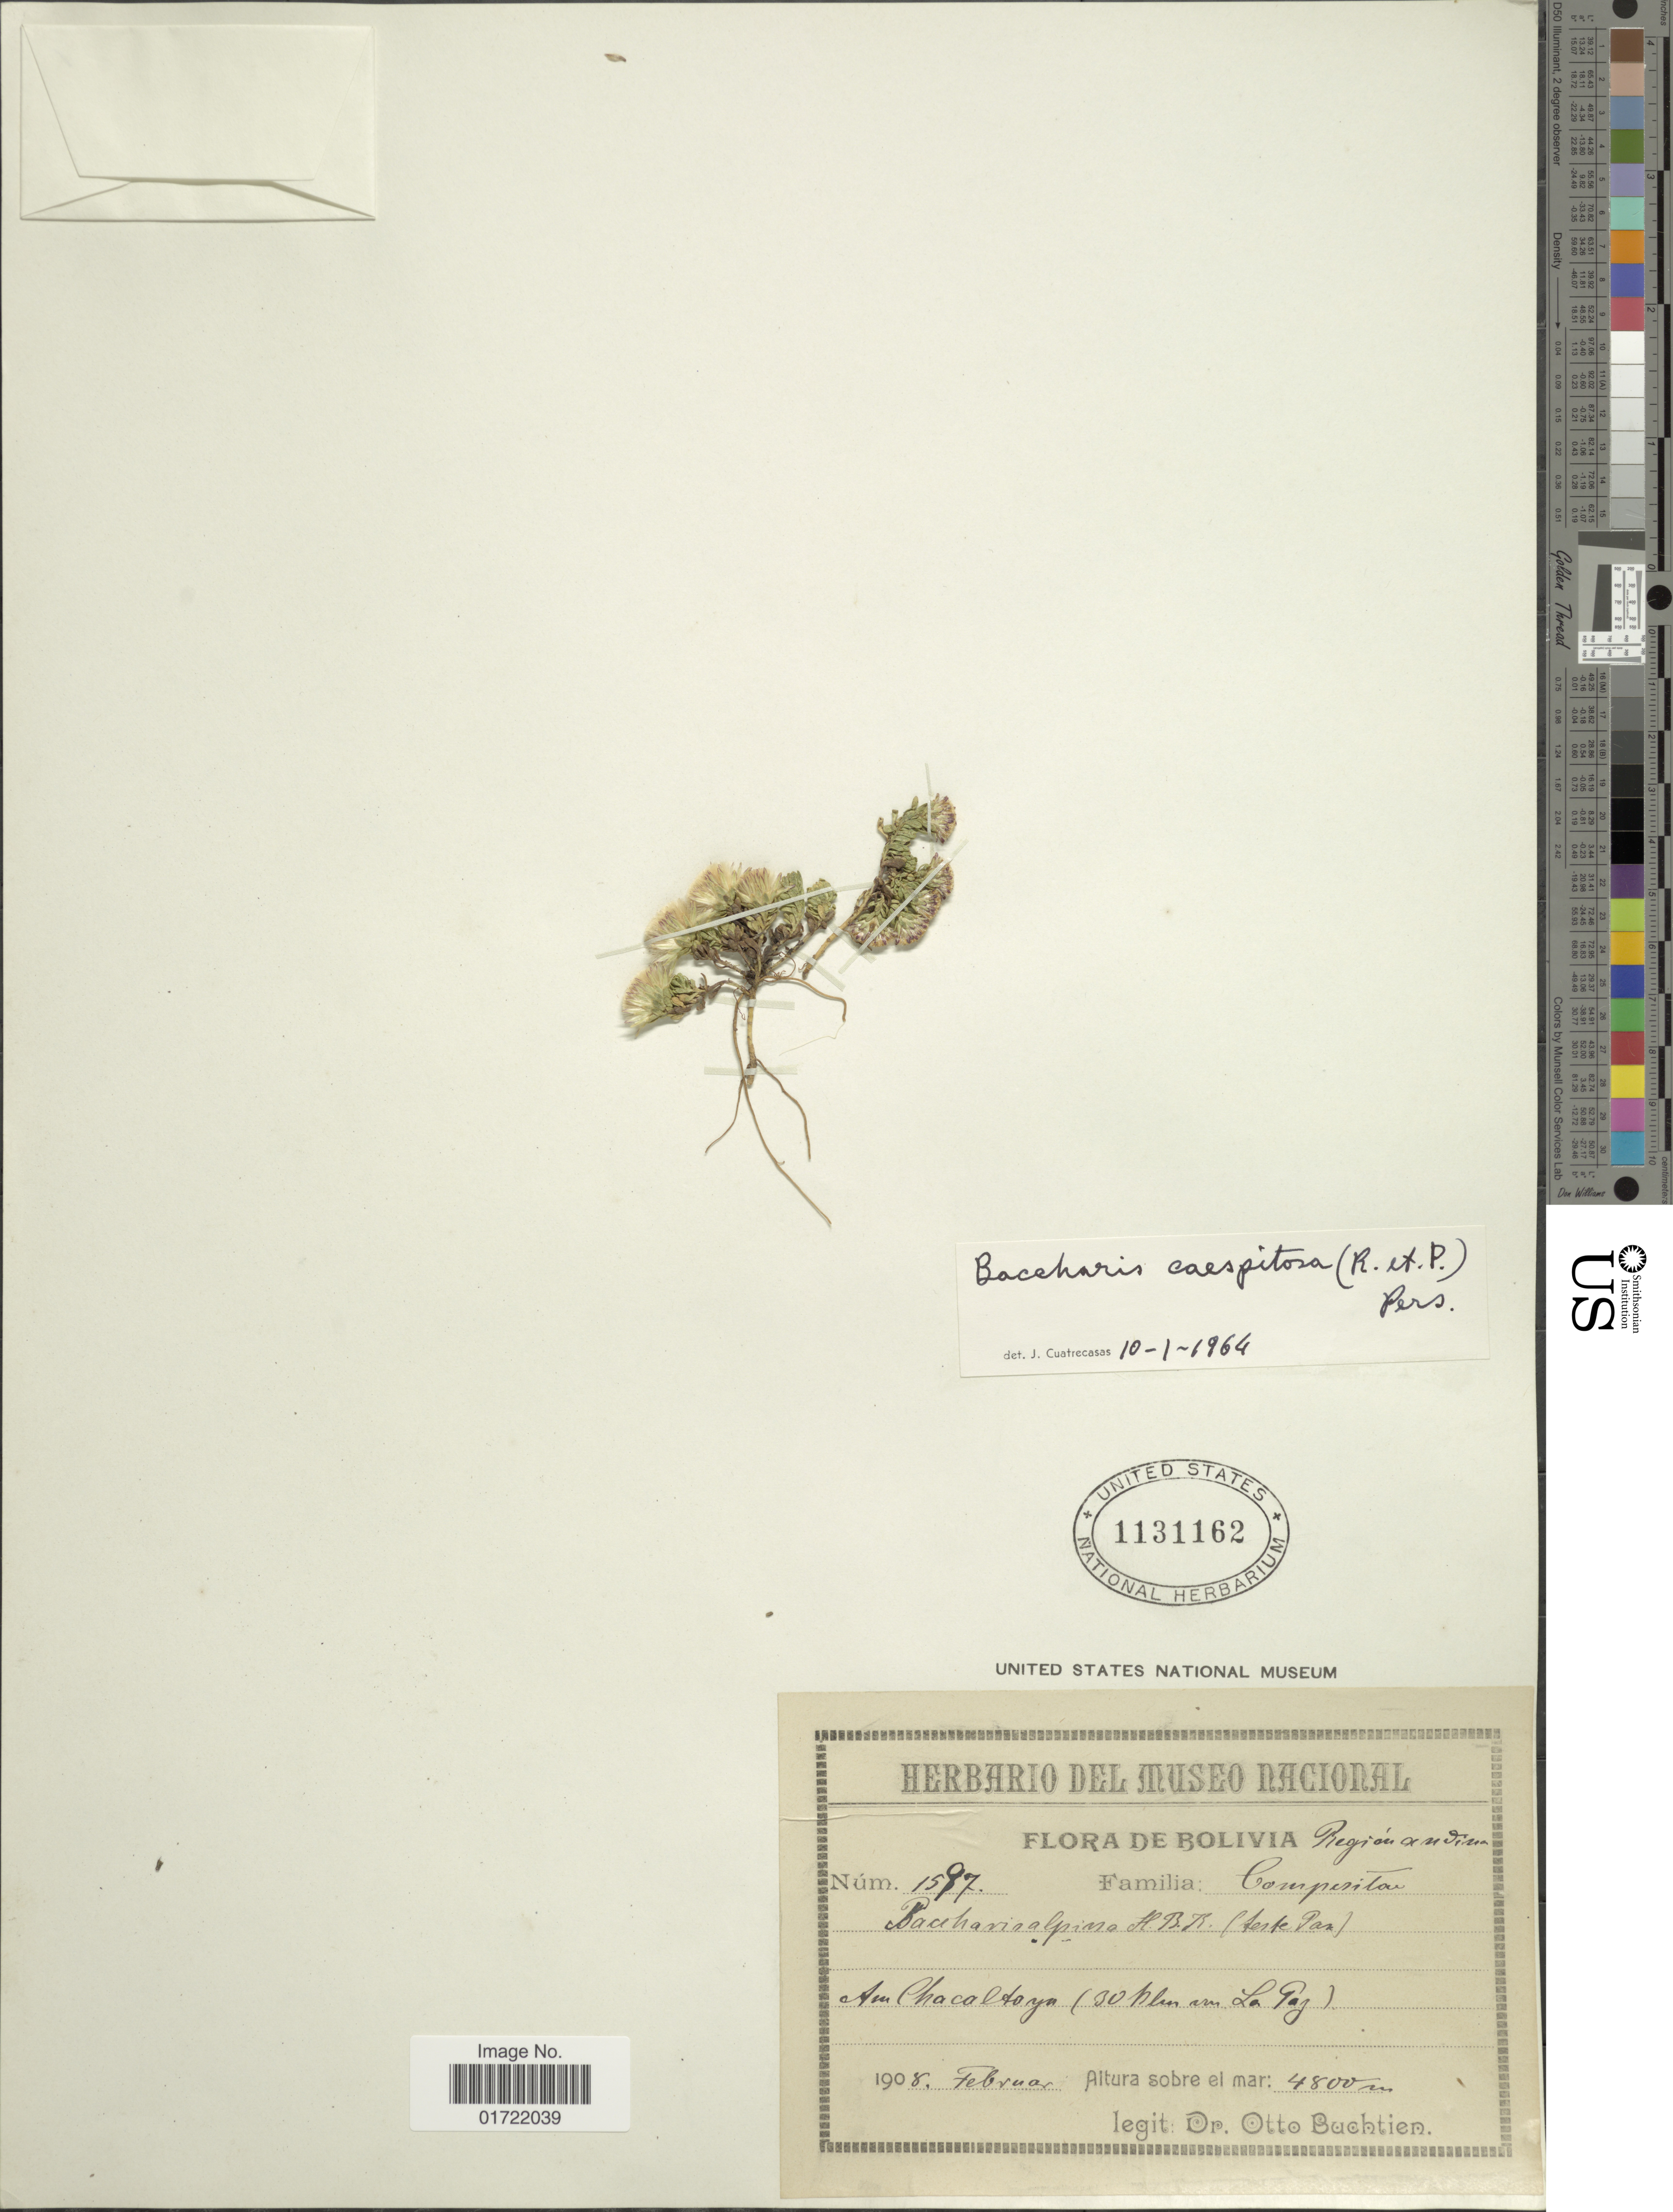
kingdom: Plantae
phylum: Tracheophyta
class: Magnoliopsida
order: Asterales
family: Asteraceae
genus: Baccharis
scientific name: Baccharis caespitosa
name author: (Ruiz & Pav.) Pers.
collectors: O. Buchtien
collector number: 1587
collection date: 1908-02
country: Bolivia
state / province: La Paz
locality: Region Andina, Chacaltaya (30 km from La Paz)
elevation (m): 4800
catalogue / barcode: US 1131162